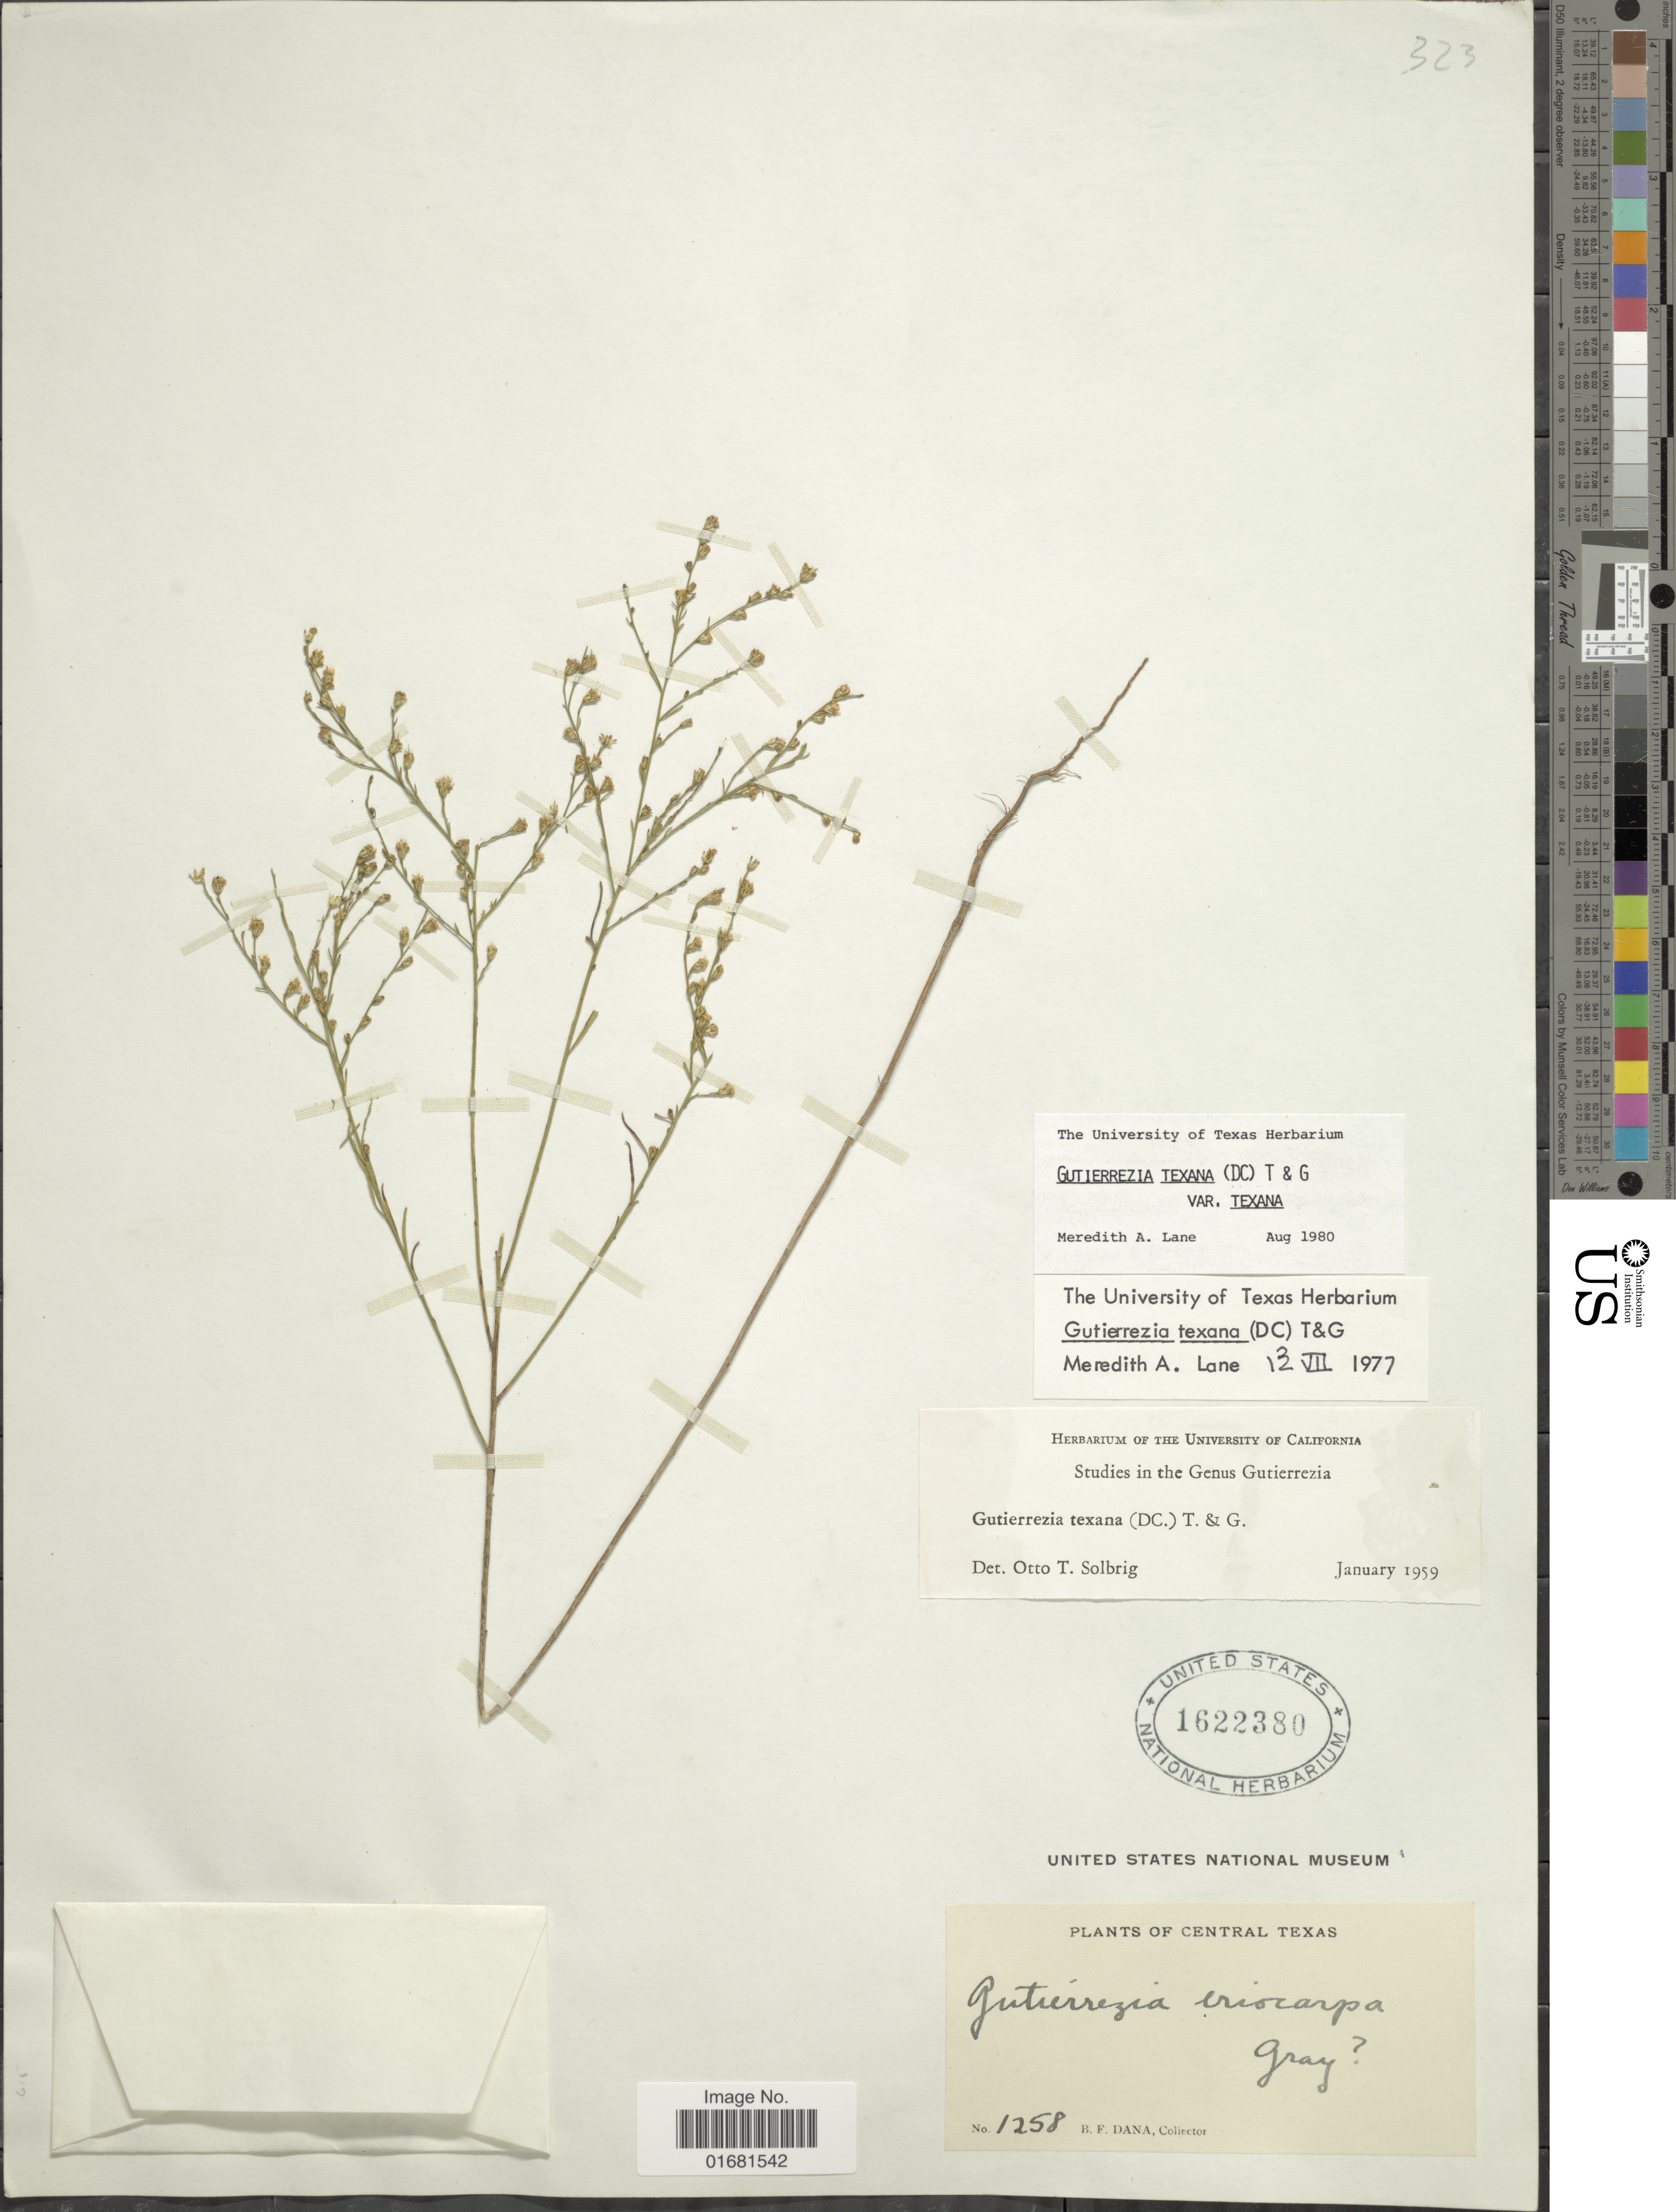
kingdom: Plantae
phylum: Tracheophyta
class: Magnoliopsida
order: Asterales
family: Asteraceae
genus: Gutierrezia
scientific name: Gutierrezia texana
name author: (DC.) Torr. & A. Gray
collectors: B. Dana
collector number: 1258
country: United States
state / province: Texas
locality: Central Texas.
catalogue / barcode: US 1622380